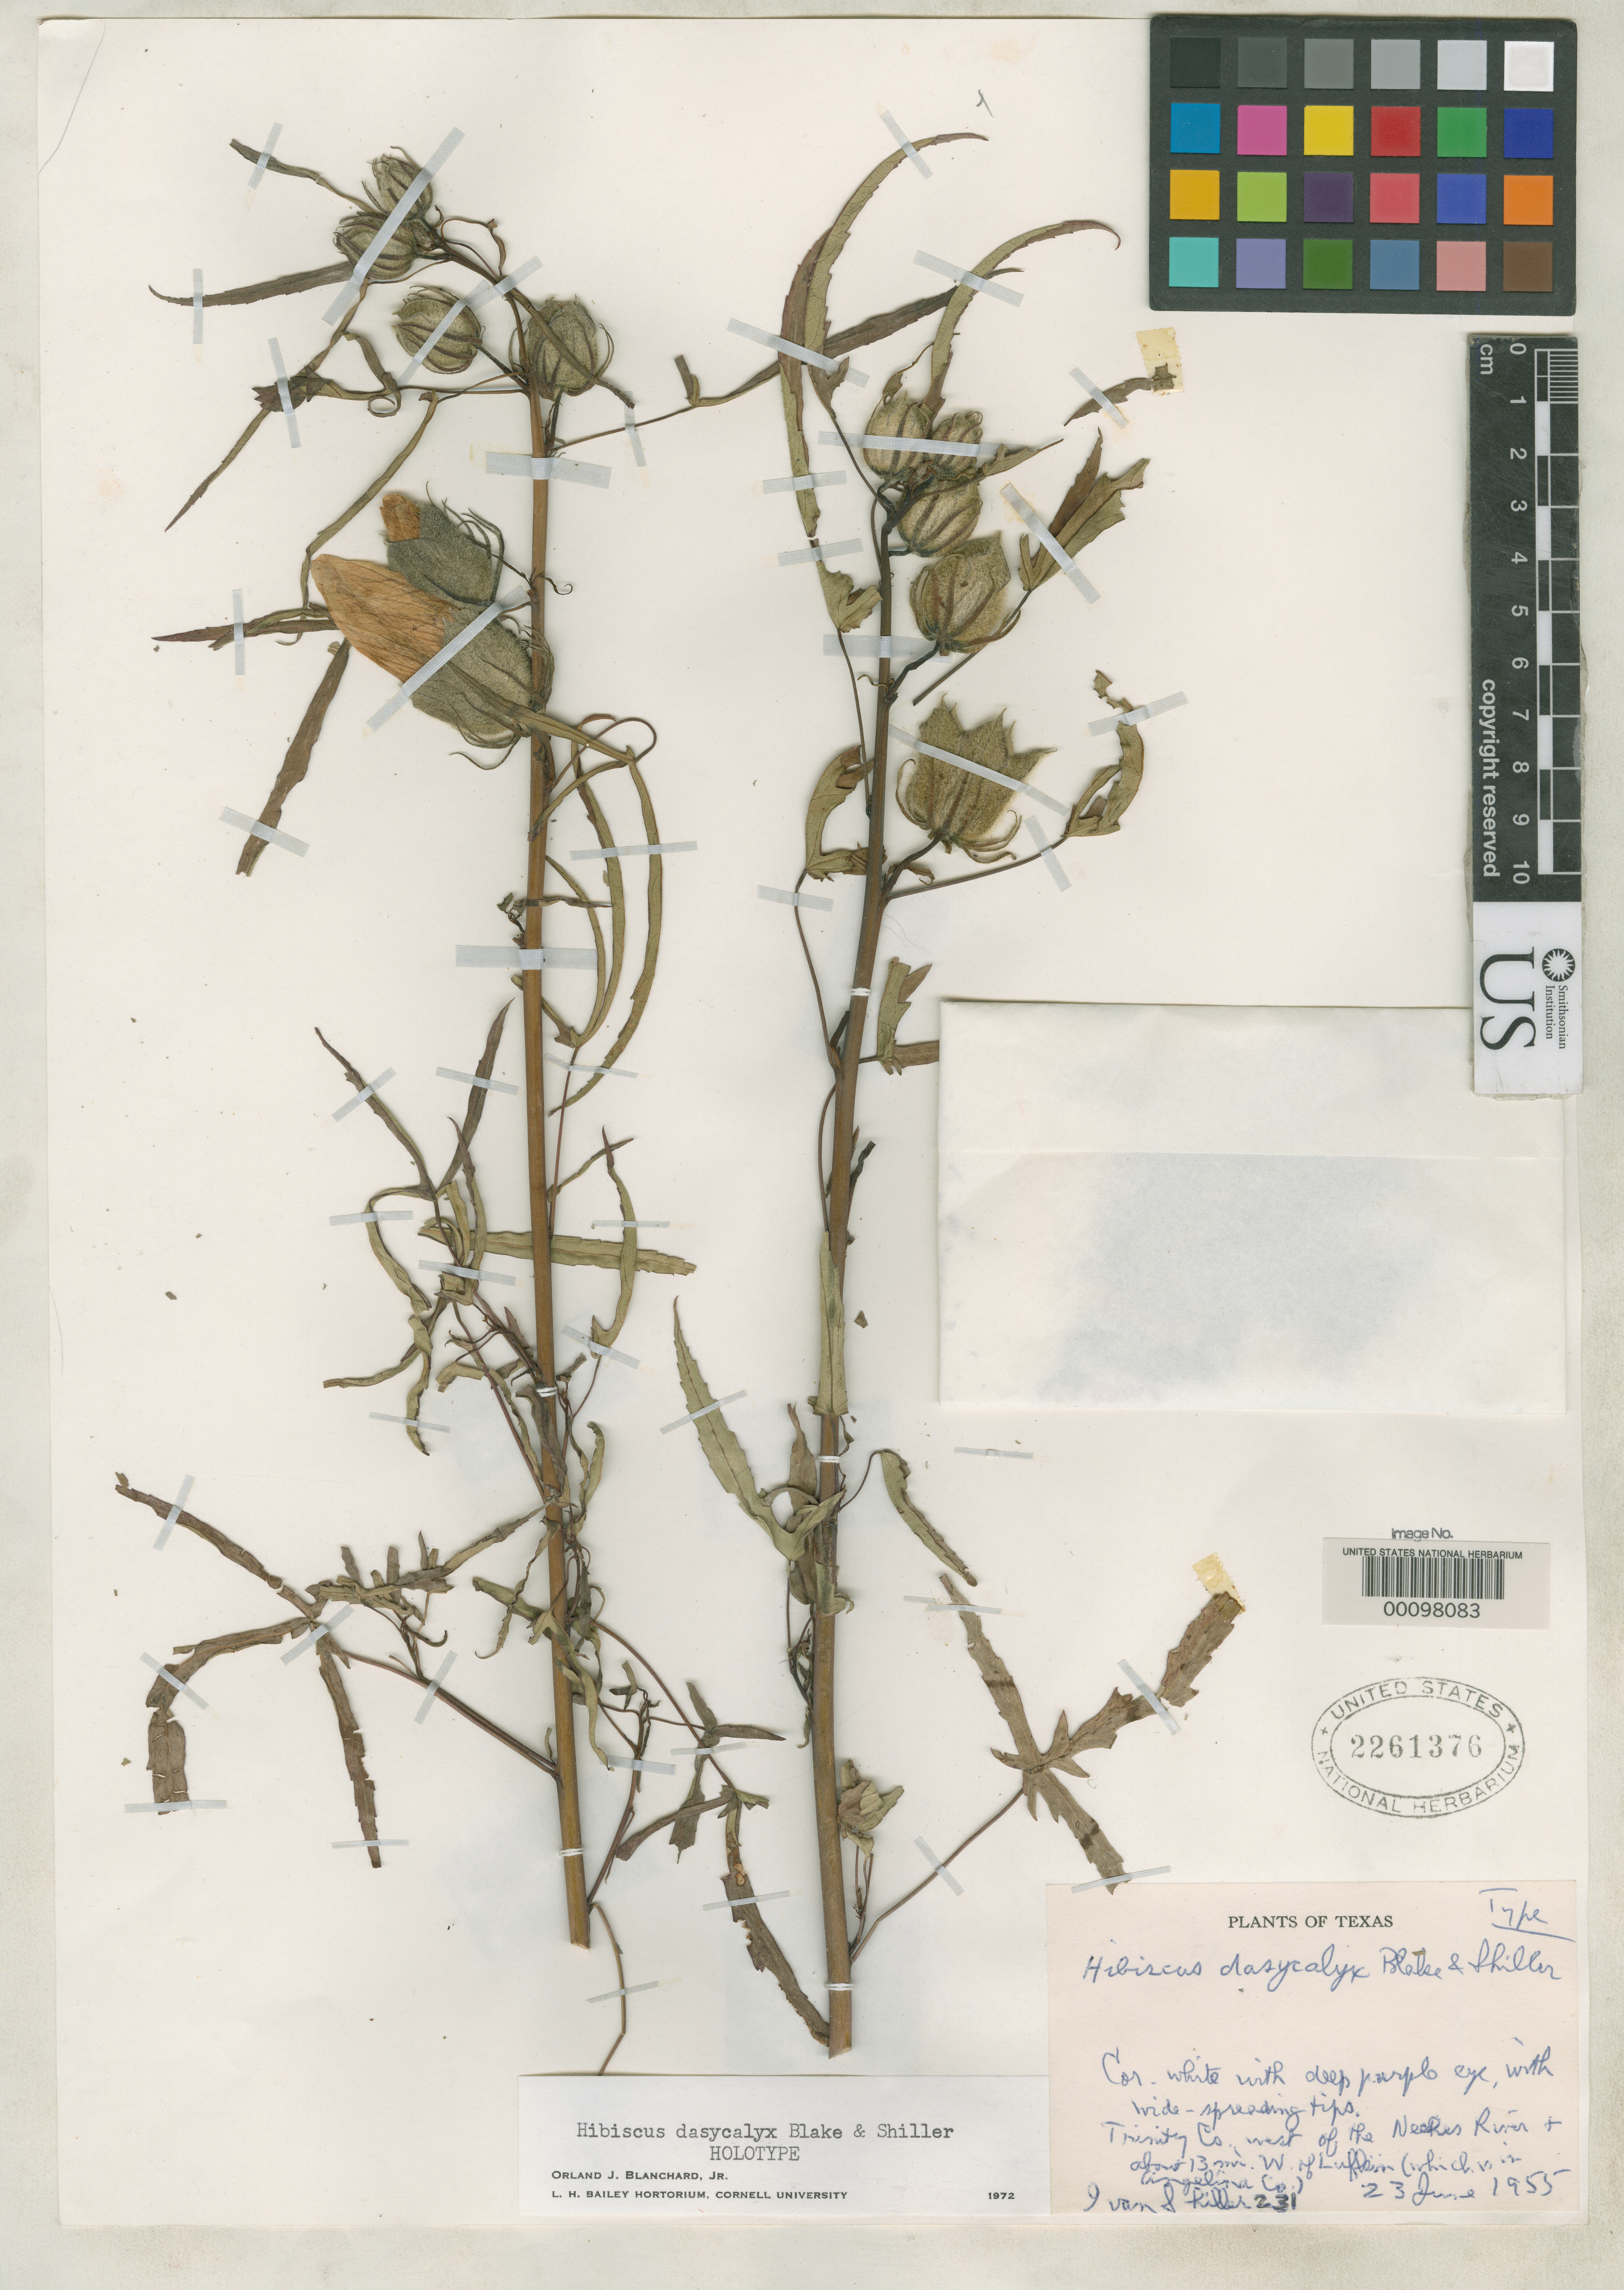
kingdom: Plantae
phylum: Tracheophyta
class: Magnoliopsida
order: Malvales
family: Malvaceae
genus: Hibiscus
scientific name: Hibiscus dasycalyx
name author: S.F. Blake & Shiller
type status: Holotype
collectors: I. Shiller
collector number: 231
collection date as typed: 23 Jun 1955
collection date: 1955-06-23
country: United States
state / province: Texas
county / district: Trinity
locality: West of the Neches river 13 miles west of Lufkin.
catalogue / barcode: US 2261376